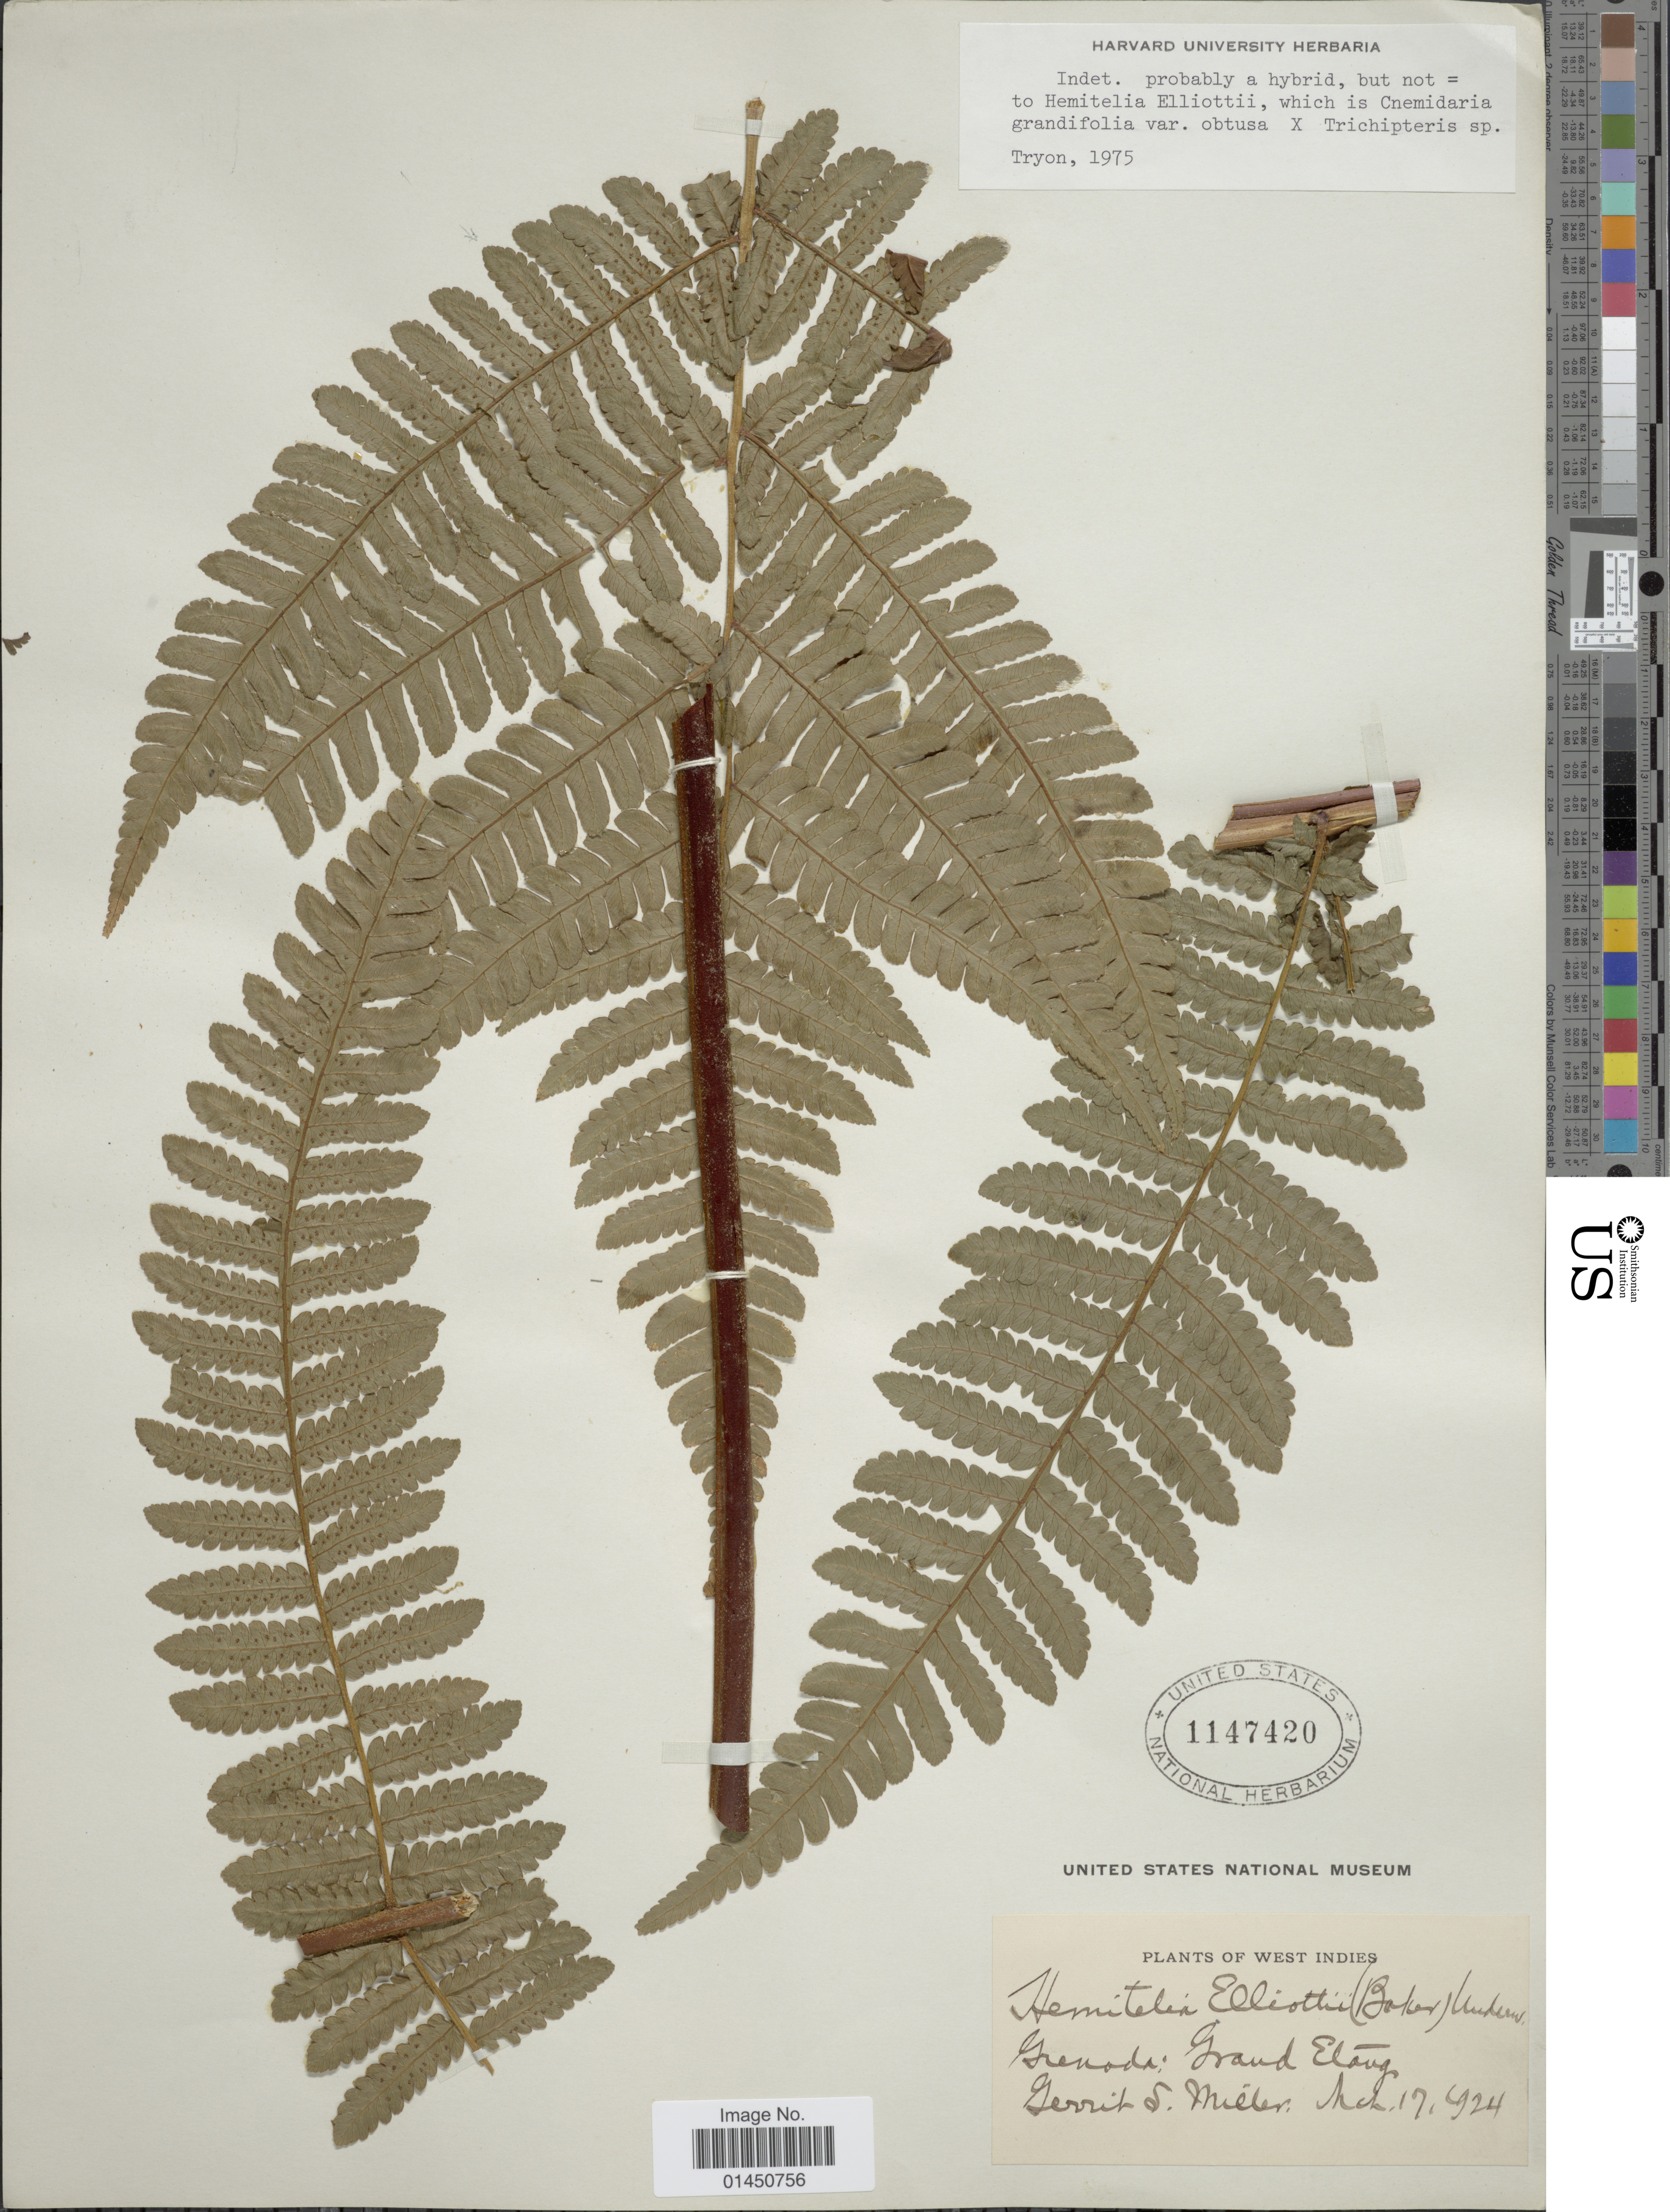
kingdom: Plantae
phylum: Tracheophyta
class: Polypodiopsida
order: Cyatheales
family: Cyatheaceae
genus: Cyathea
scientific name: Cyathea sp.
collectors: G. S. Miller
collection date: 1924-03-17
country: Grenada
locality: Grand Etang.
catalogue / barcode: US 1147420